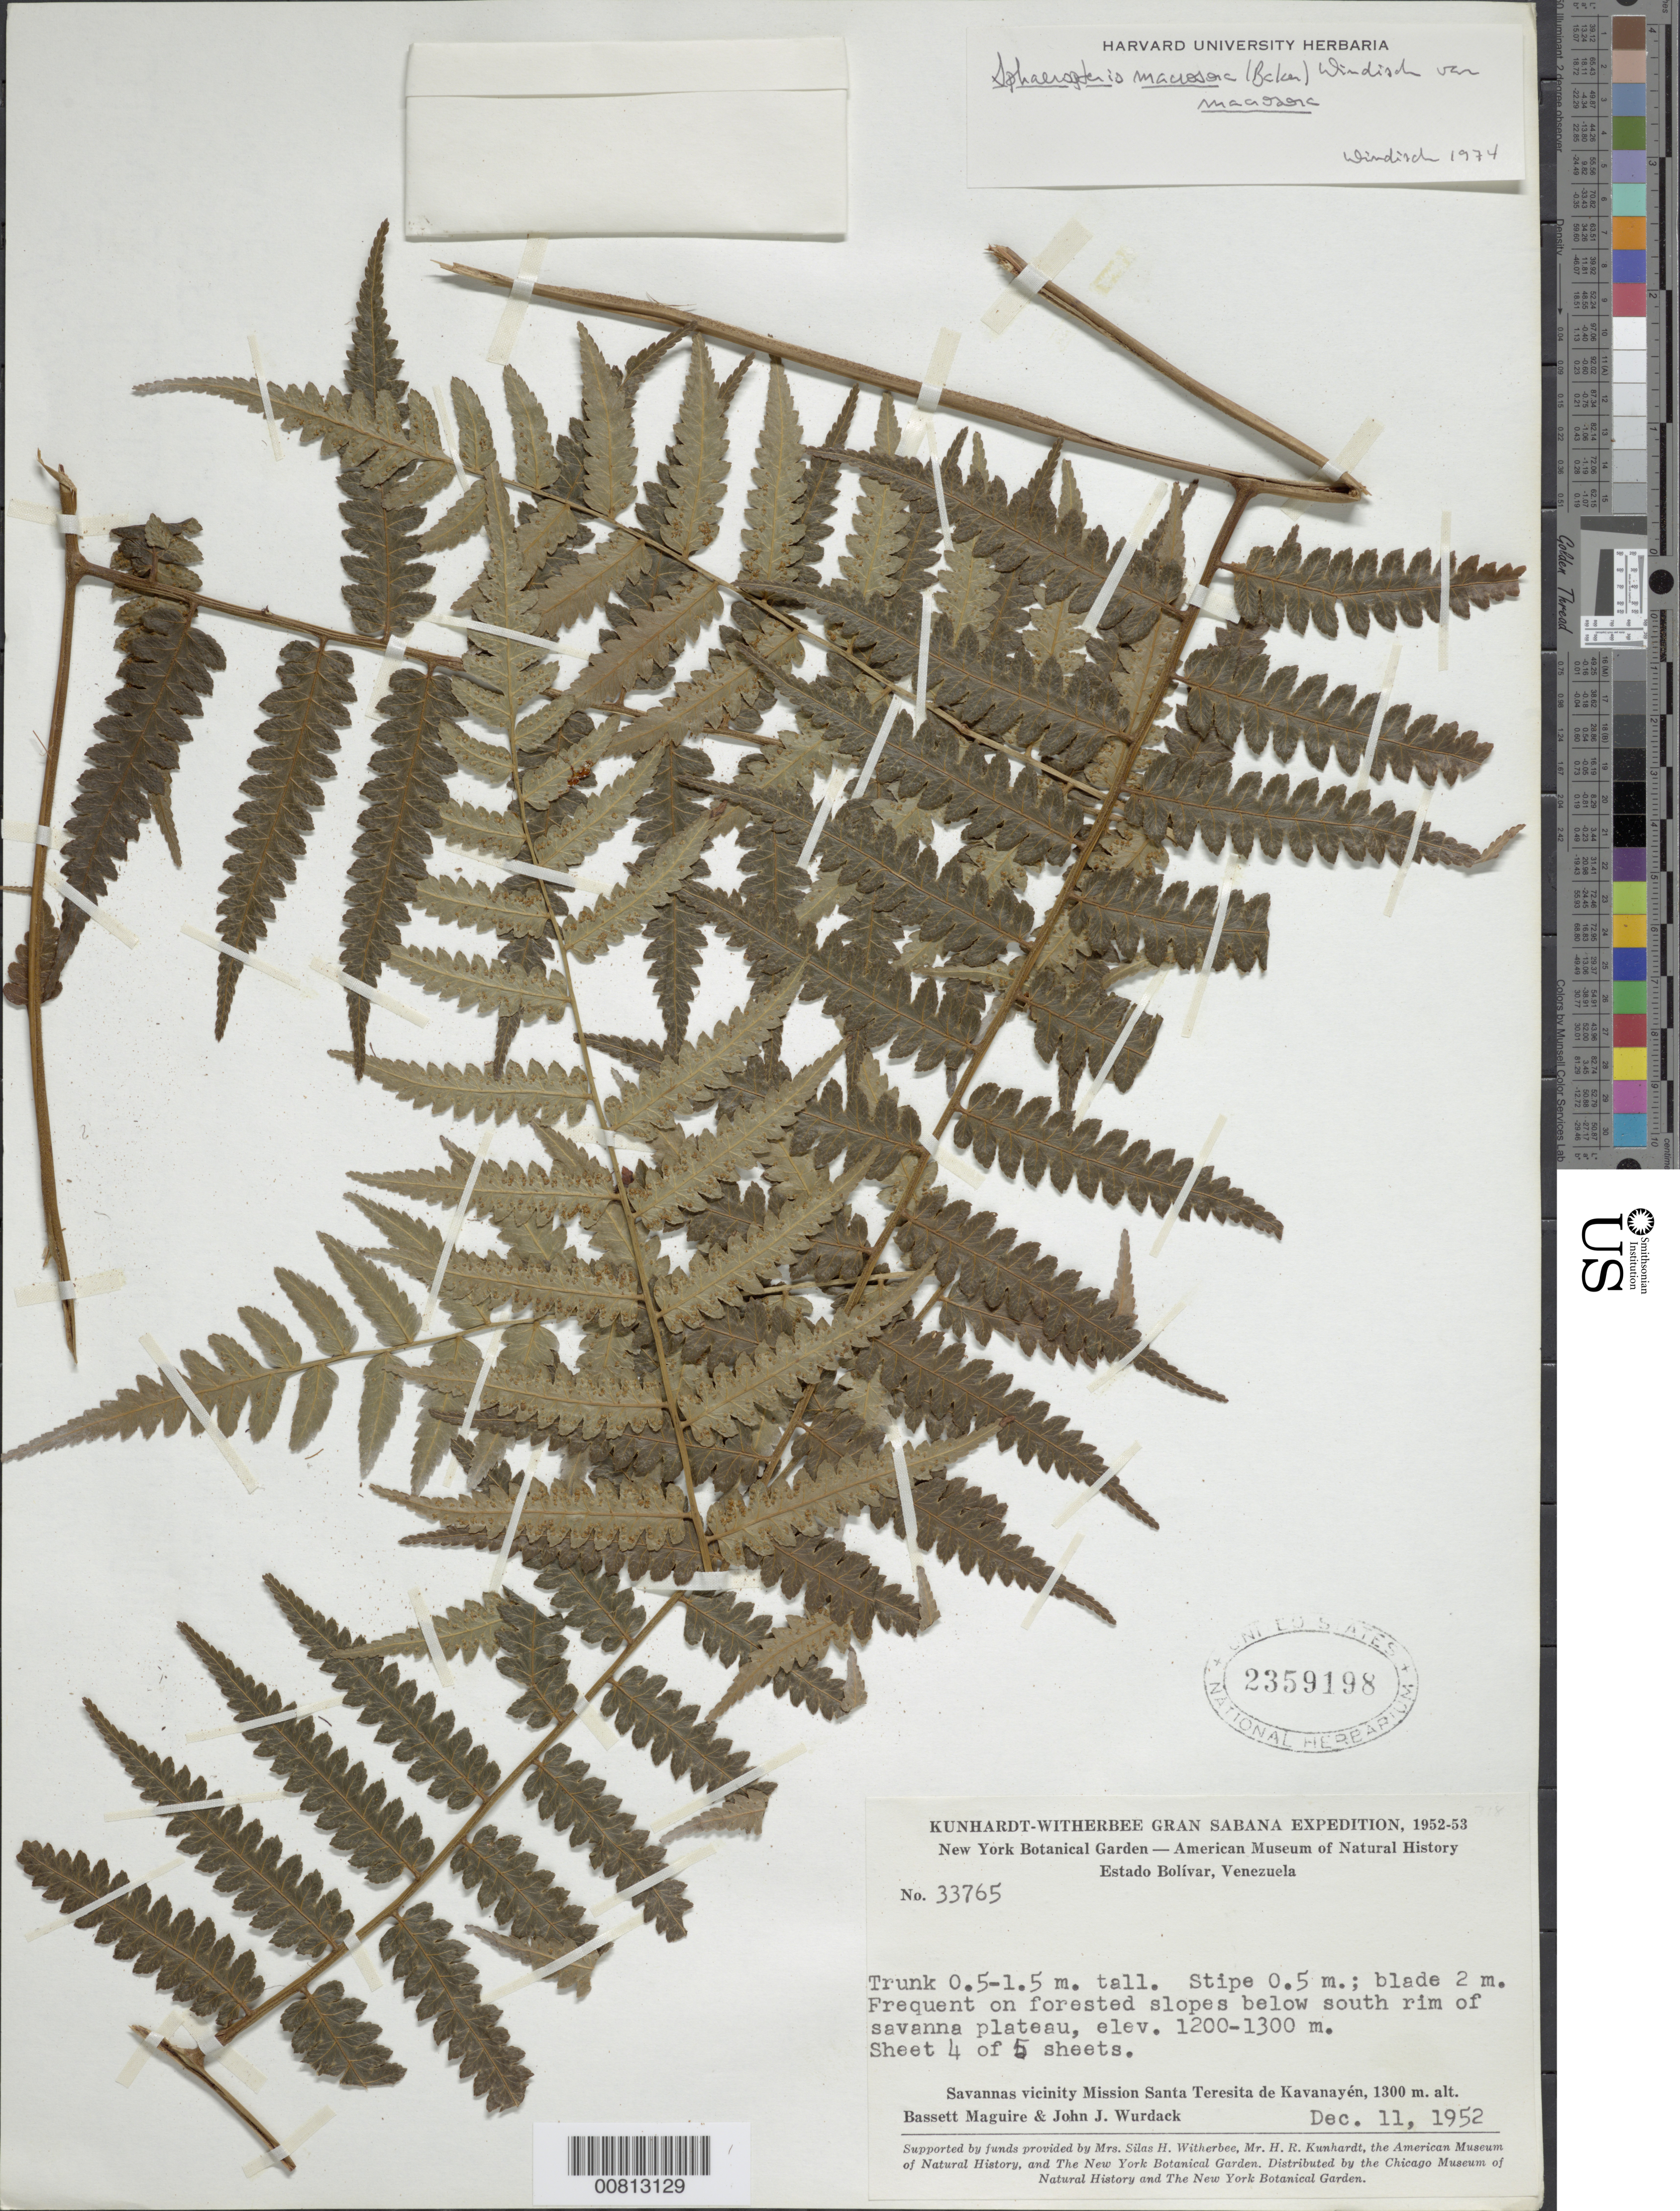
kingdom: Plantae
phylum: Tracheophyta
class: Polypodiopsida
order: Cyatheales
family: Cyatheaceae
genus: Cyathea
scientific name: Cyathea macrosora var. macrosora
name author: (Baker) Domin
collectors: B. Maguire & J. J. Wurdack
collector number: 33765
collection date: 1952-12-11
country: Venezuela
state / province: Bolivar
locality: Frequent on forested slopes below south rim of savanna plateau, Savannas vicinity Mission Santa Teresita de Kavanayén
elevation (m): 1200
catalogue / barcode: US 2359198